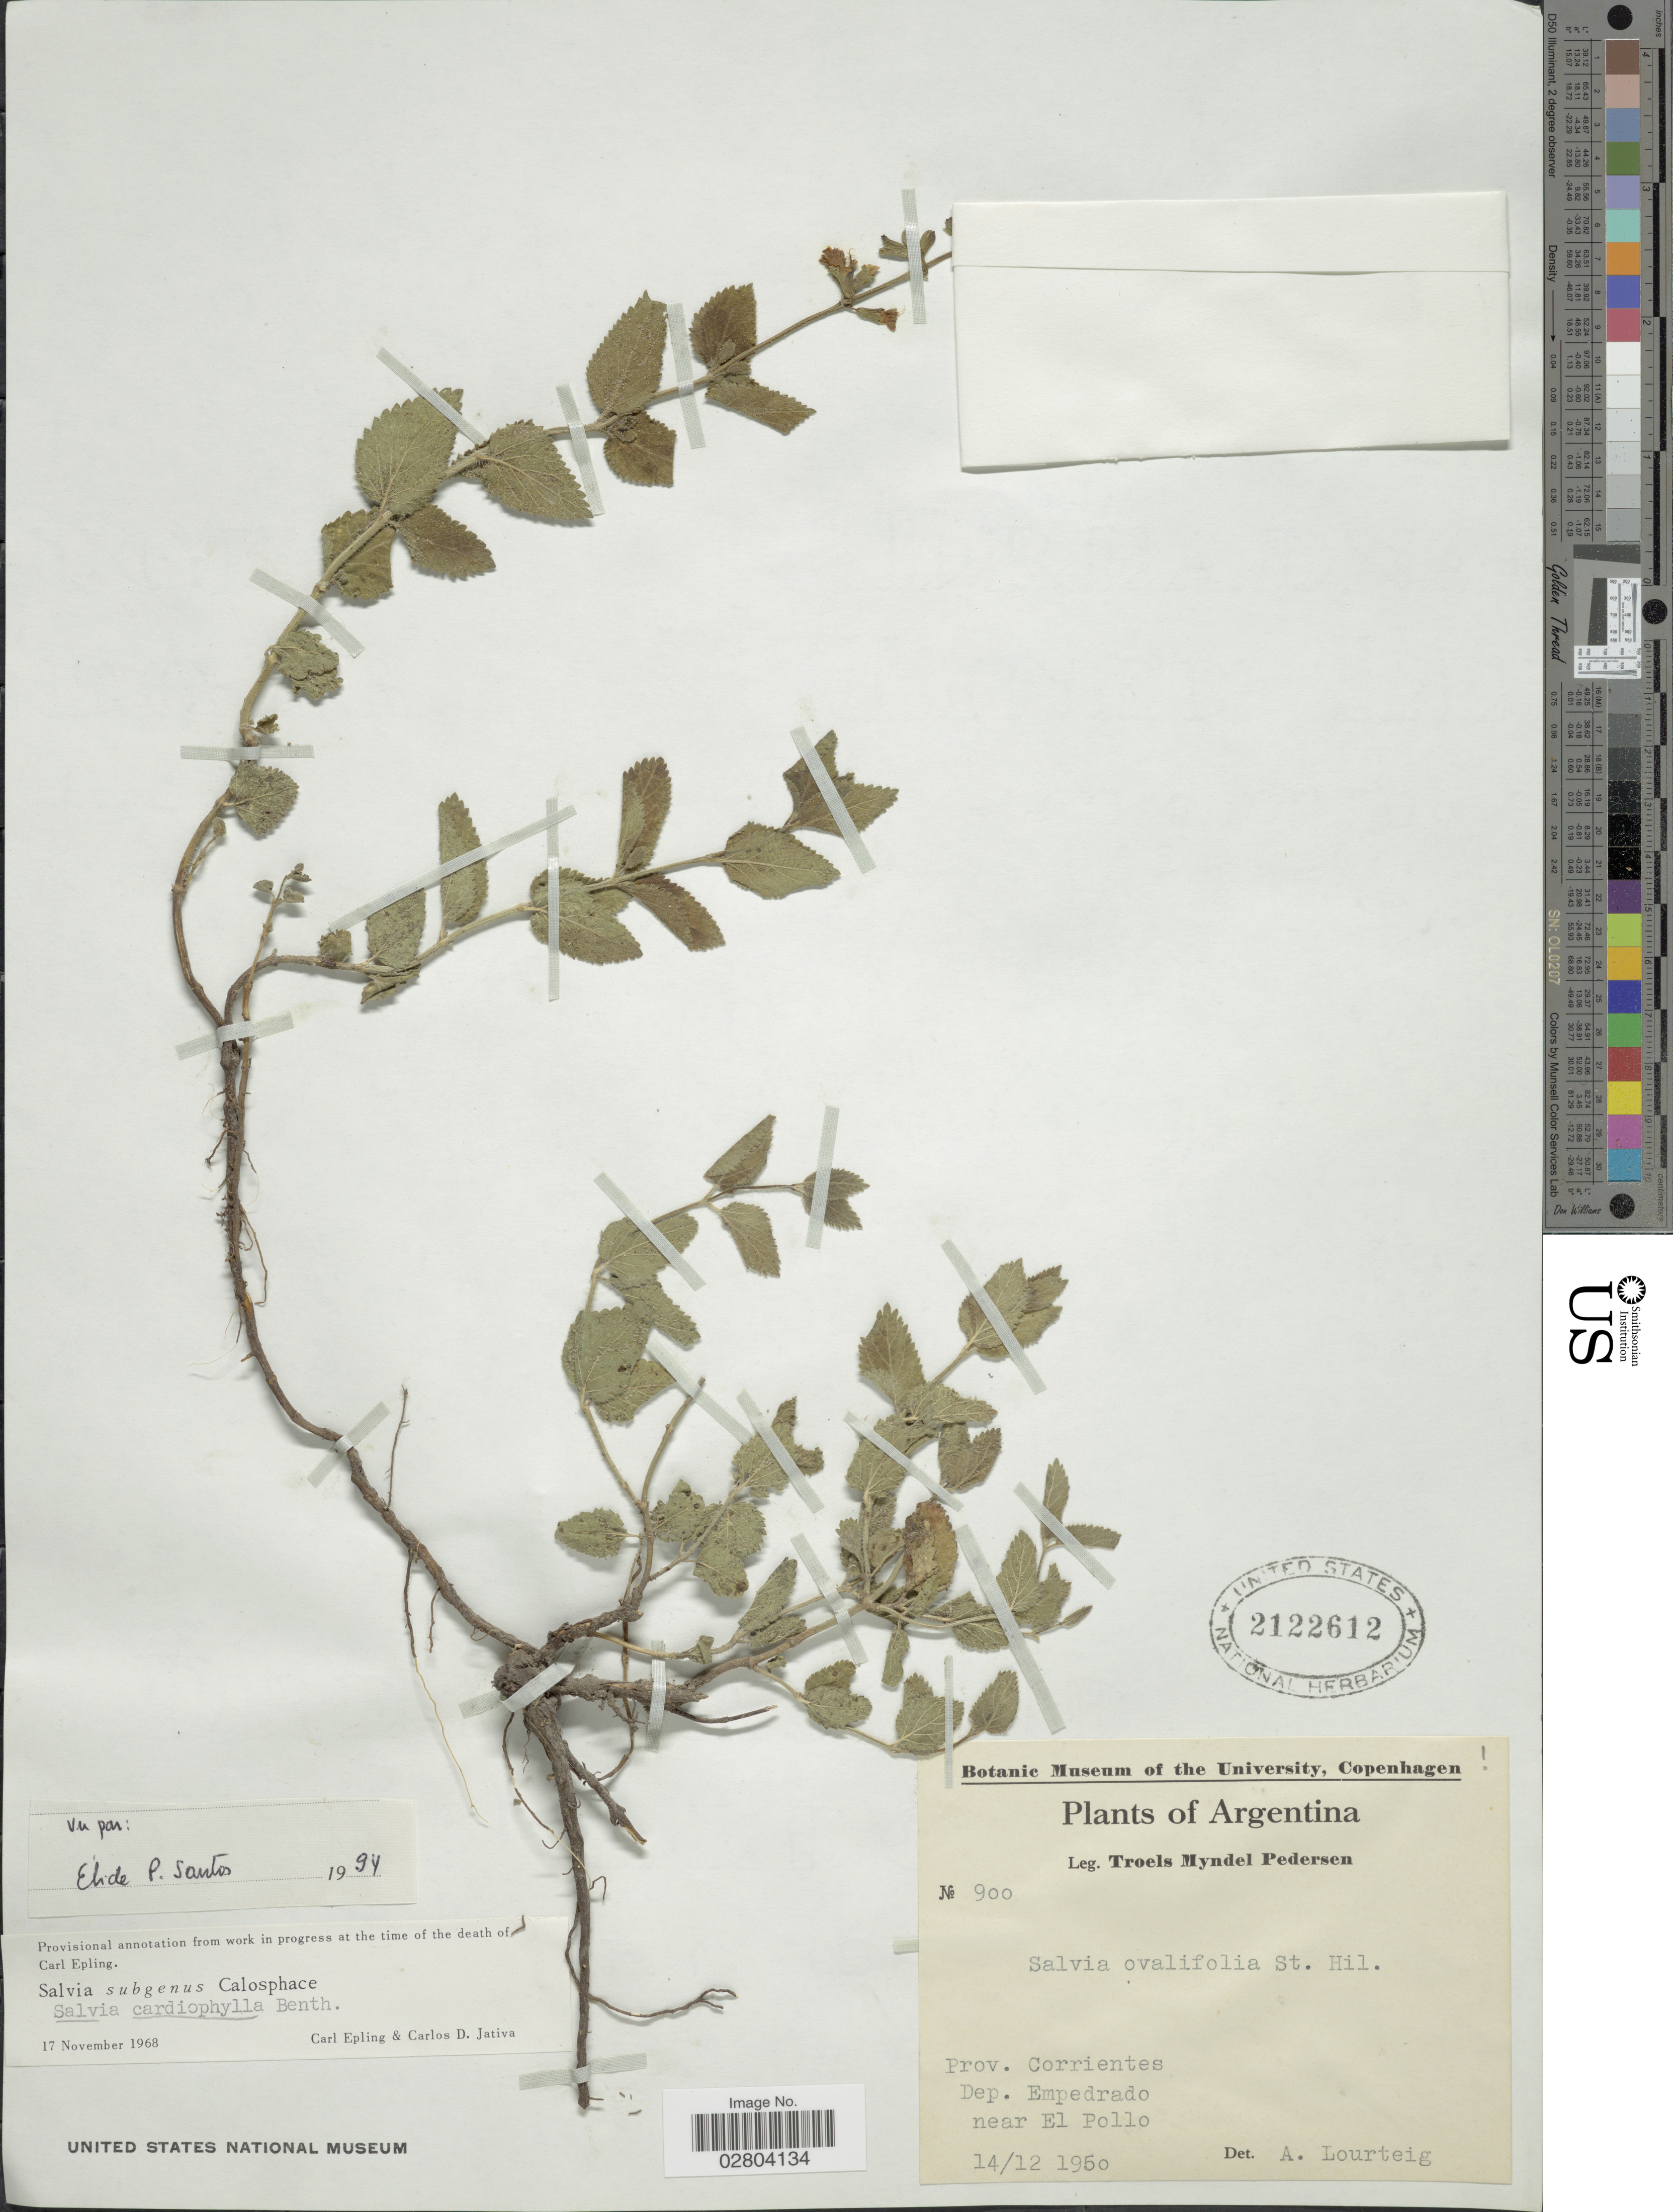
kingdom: Plantae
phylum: Tracheophyta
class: Magnoliopsida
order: Lamiales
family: Lamiaceae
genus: Salvia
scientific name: Salvia cardiophylla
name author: Benth.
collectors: T. Pederson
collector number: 900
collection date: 1950-12-14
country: Argentina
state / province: Corrientes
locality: Dep. Empedrado near El Pollo.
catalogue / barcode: US 2122612